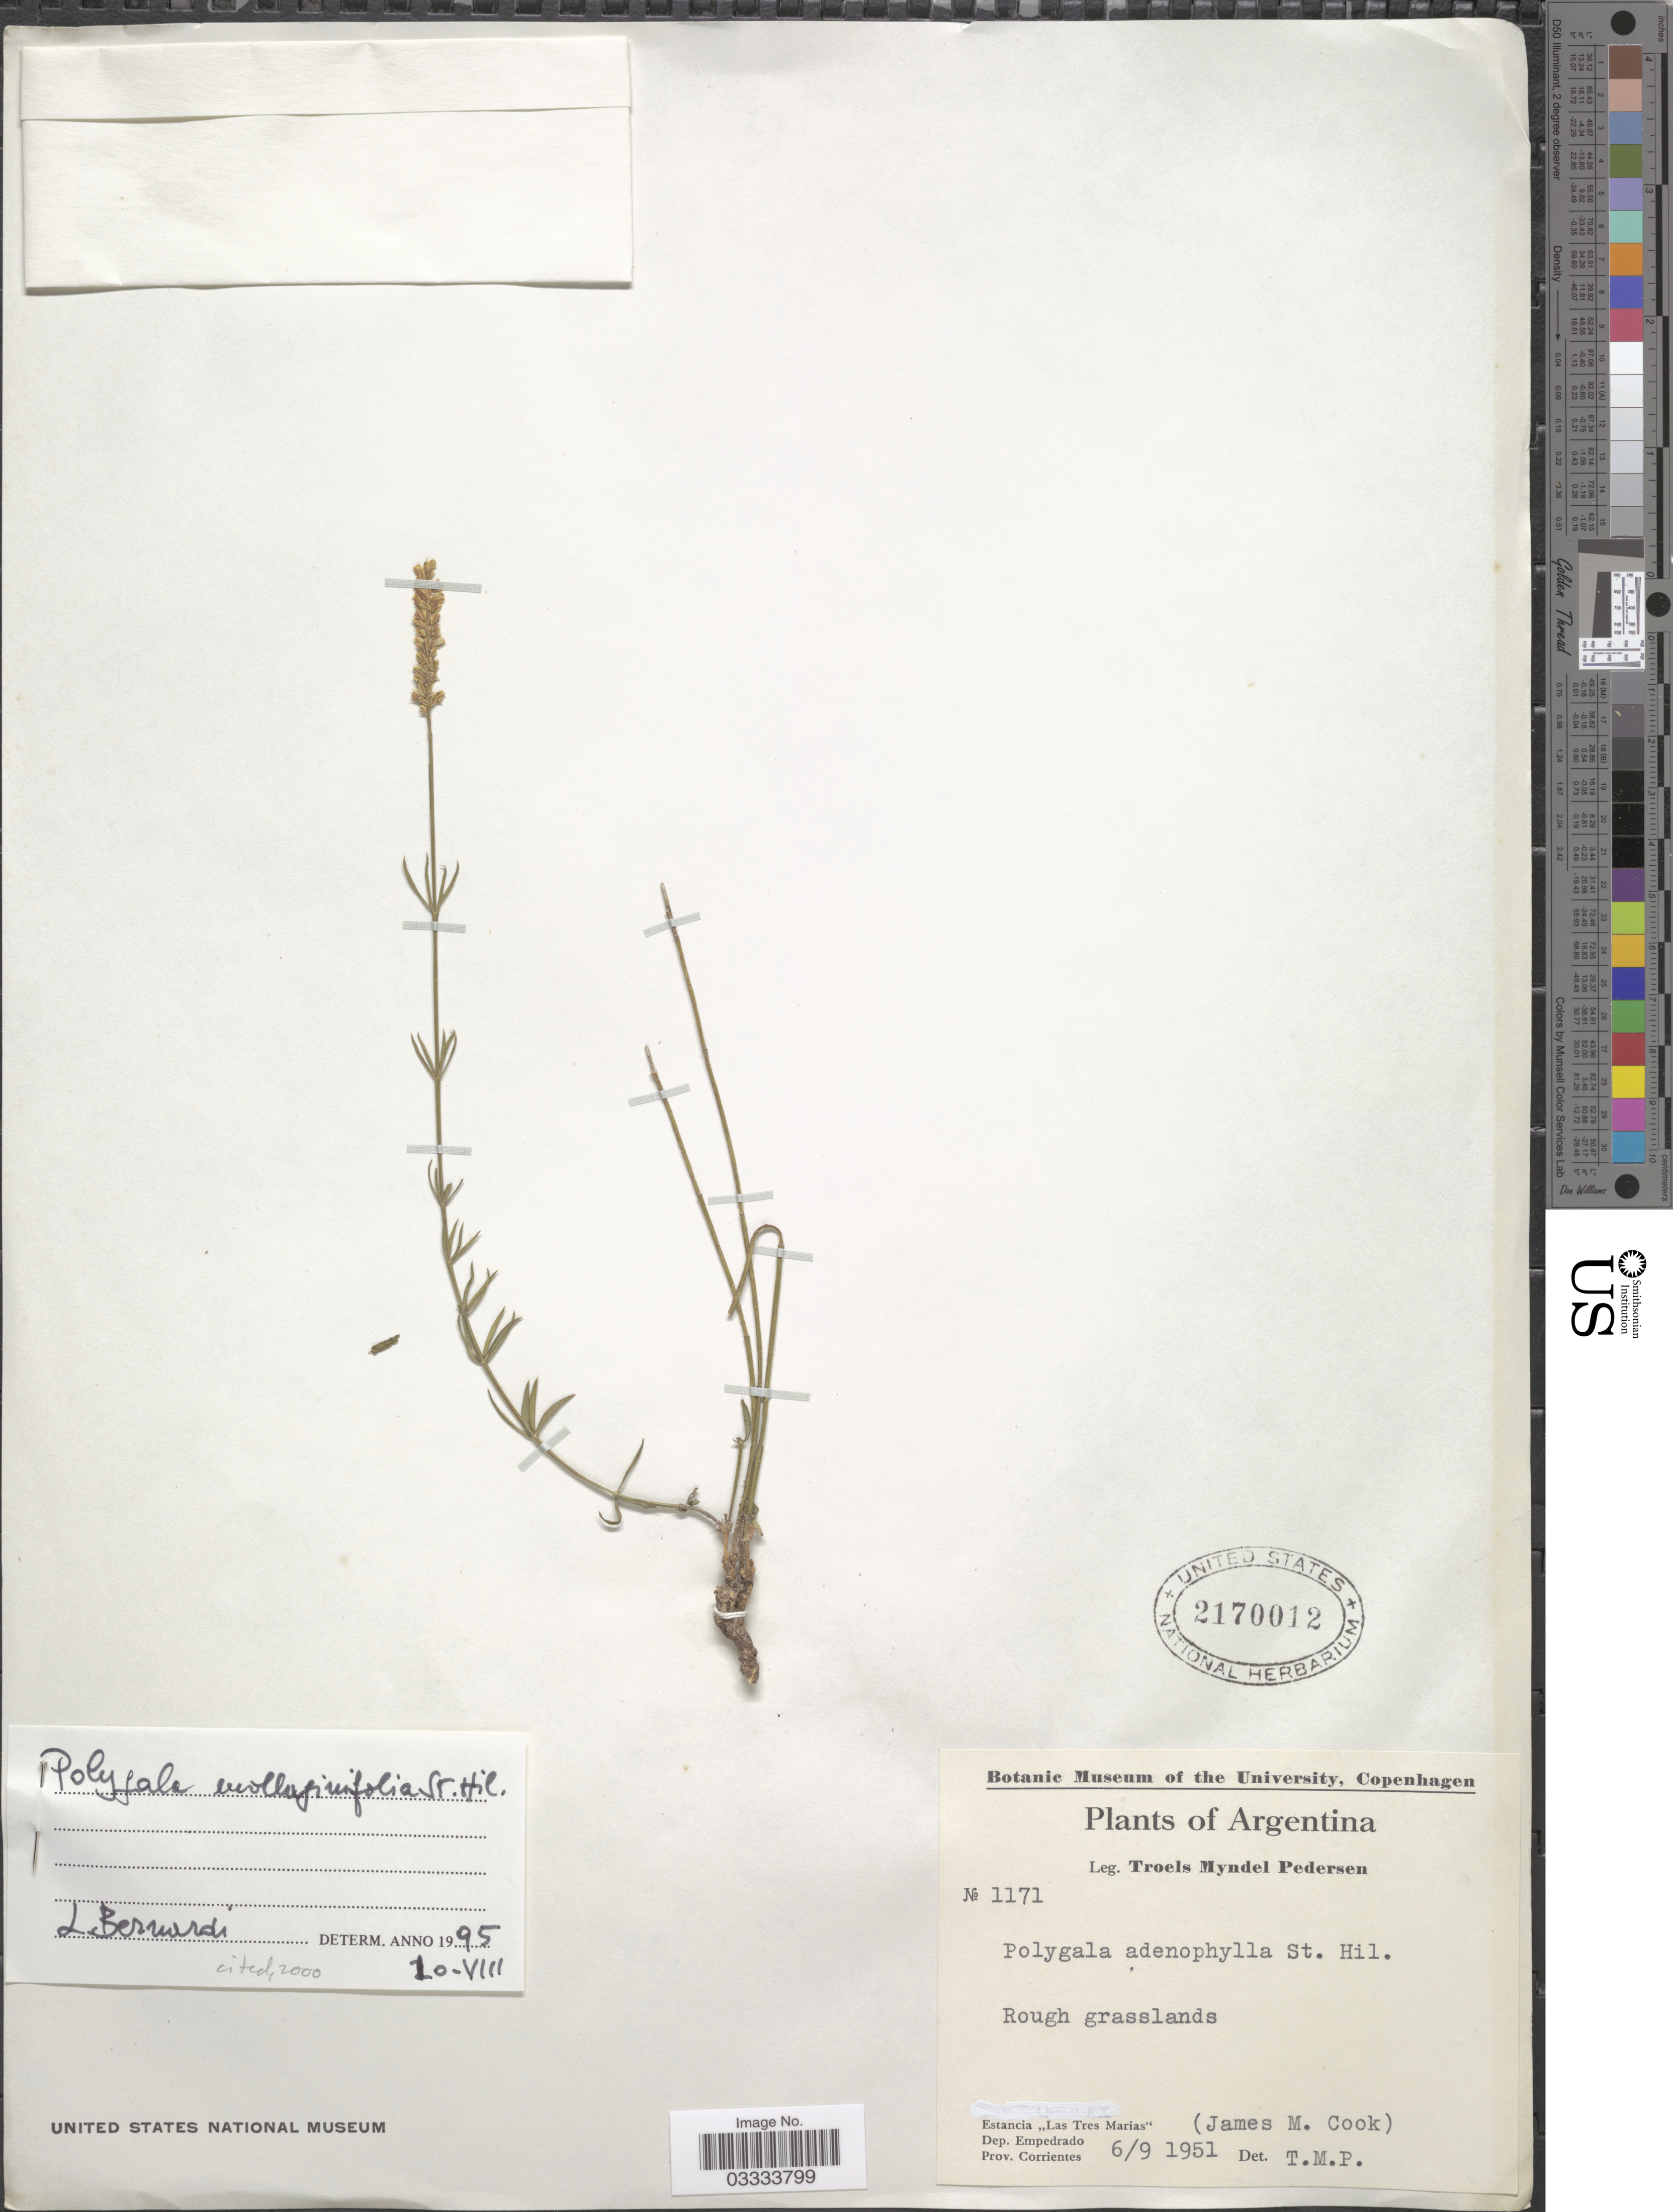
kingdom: Plantae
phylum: Tracheophyta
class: Magnoliopsida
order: Fabales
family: Polygalaceae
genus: Polygala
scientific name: Polygala molluginifolia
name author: A. St.-Hil. & Moq.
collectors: T. Pederson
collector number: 1171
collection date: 1951-09-06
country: Argentina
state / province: Corrientes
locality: Estancia "Las Tres Marias". (James. M. Cook). [unsure placement] Dep. Empedrado.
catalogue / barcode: US 2170012